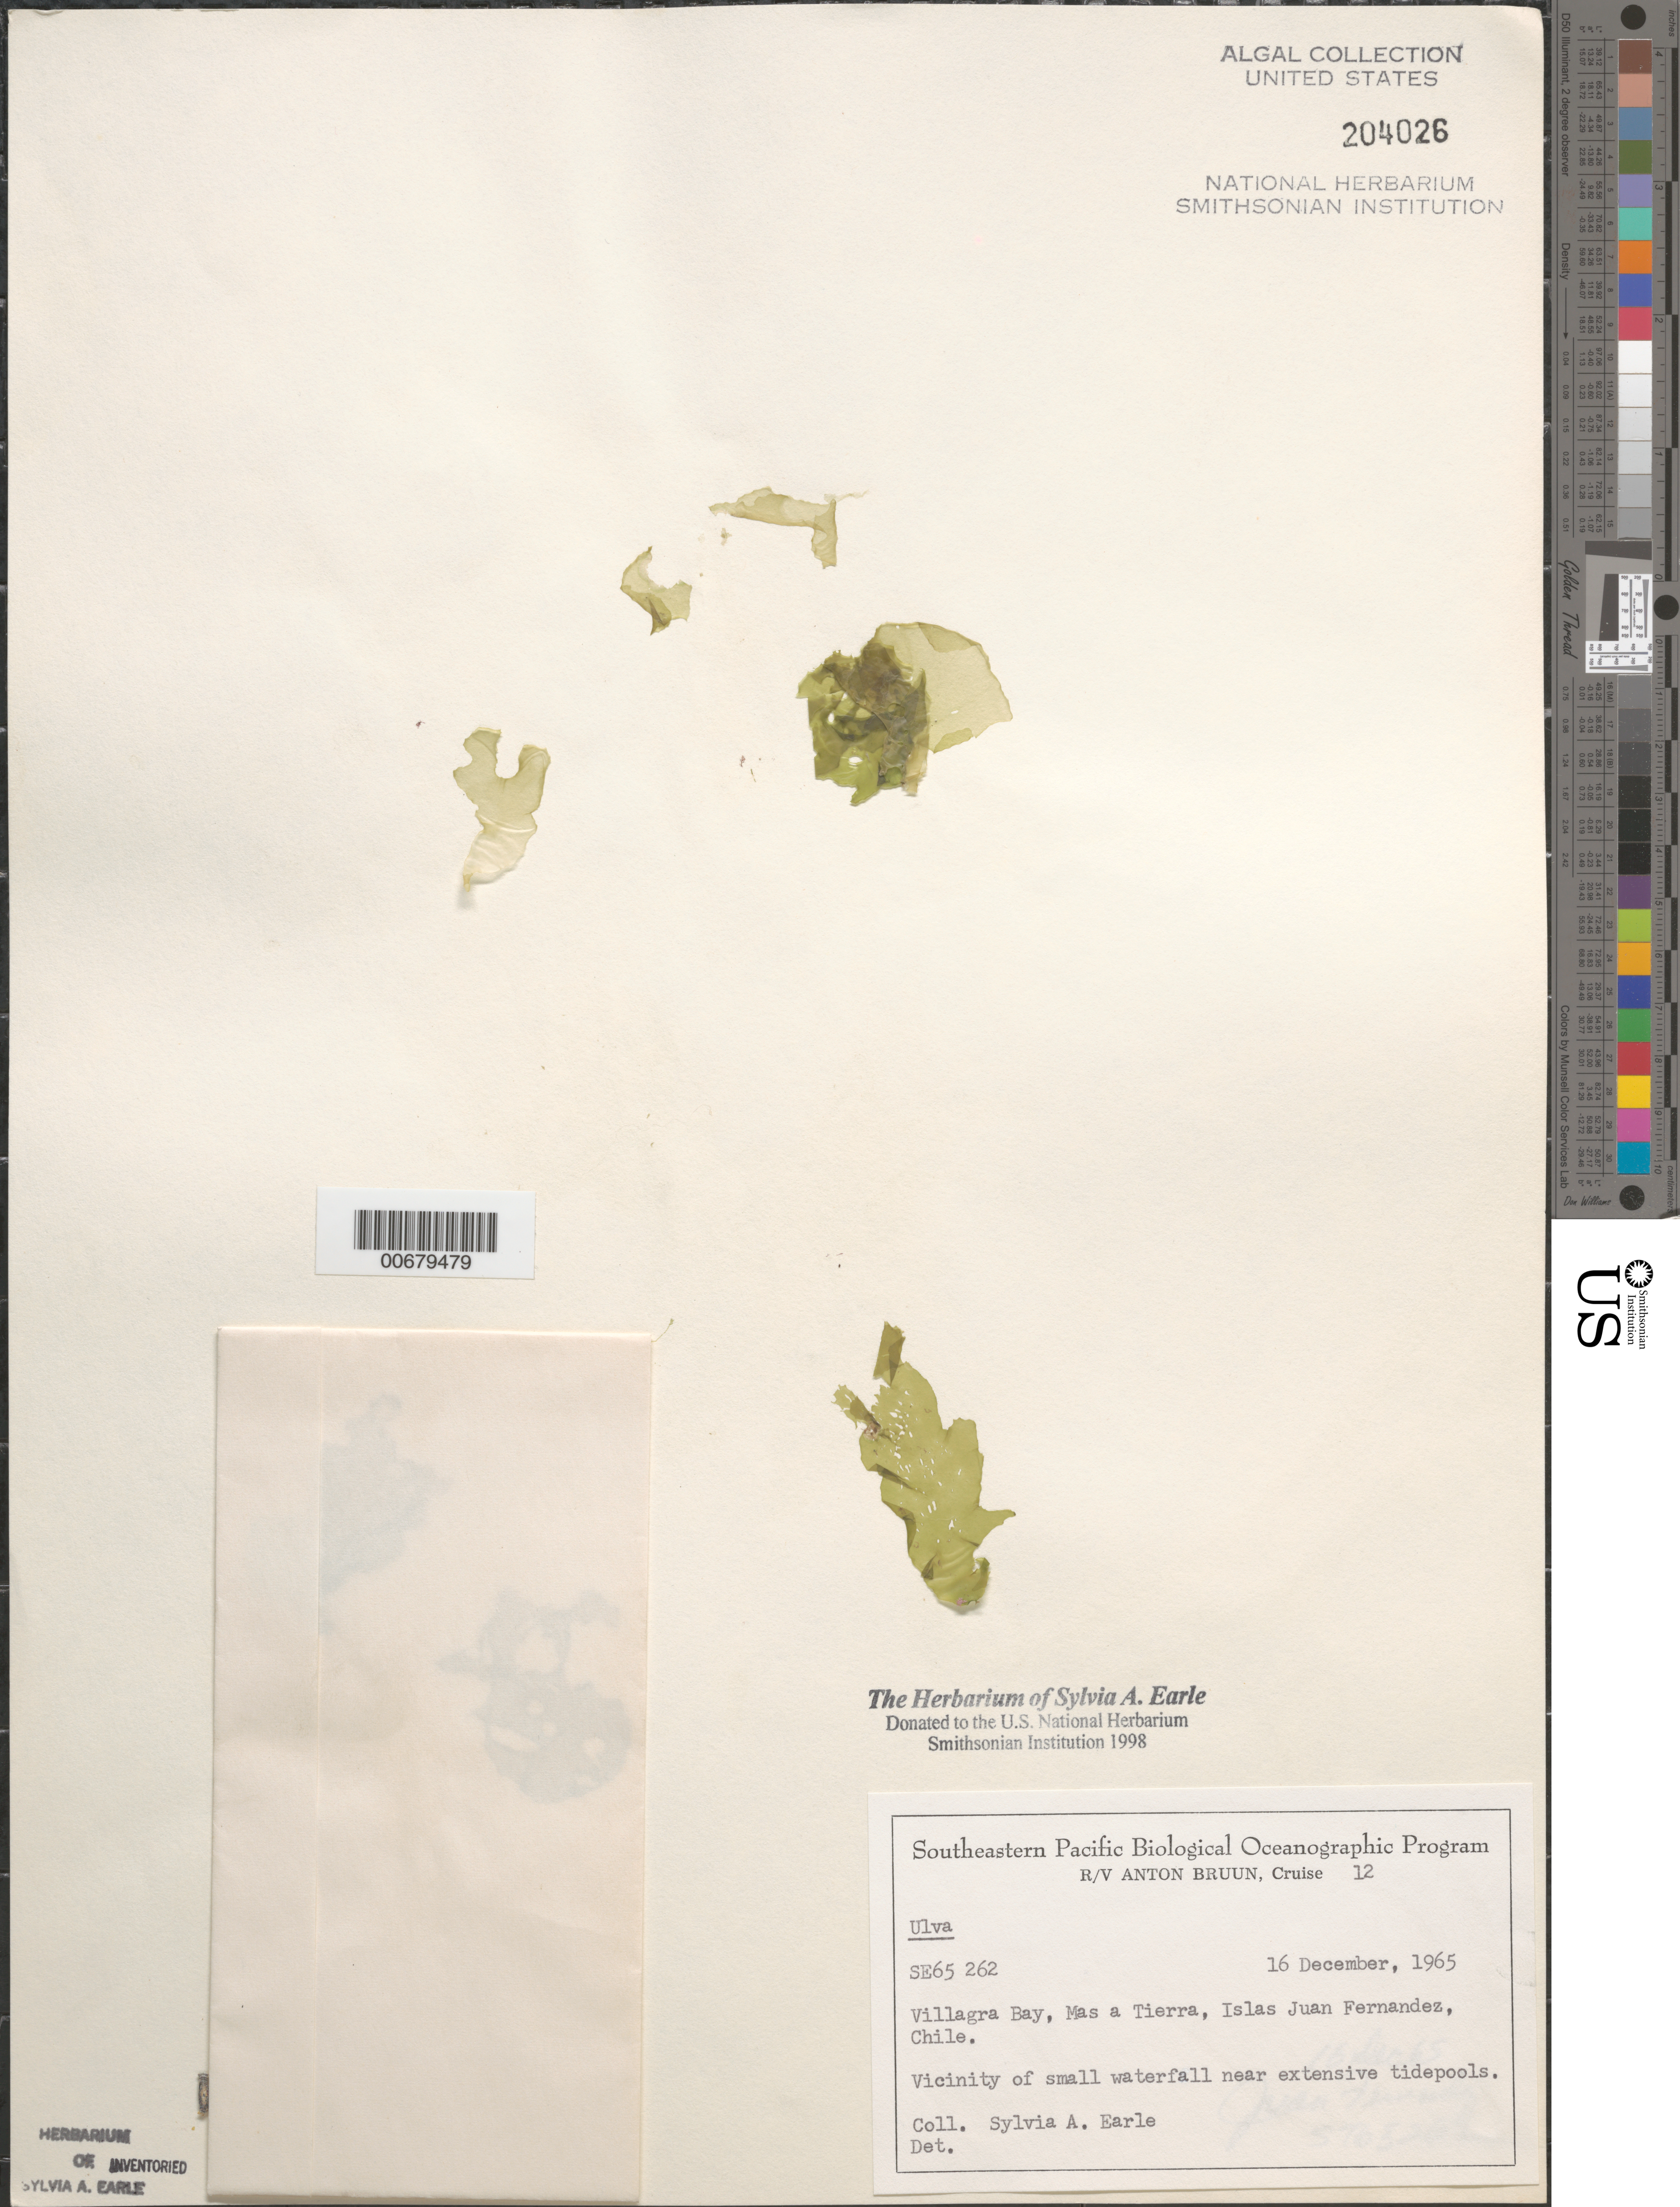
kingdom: Plantae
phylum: Chlorophyta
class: Ulvophyceae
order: Ulvales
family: Ulvaceae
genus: Ulva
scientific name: Ulva sp.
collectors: S. A. Earle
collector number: SE 65262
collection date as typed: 16 Dec 1965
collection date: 1965-12-16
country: Chile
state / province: Valparaíso (V)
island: Isla Más a Tierra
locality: Villagra Bay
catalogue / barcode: US 204026